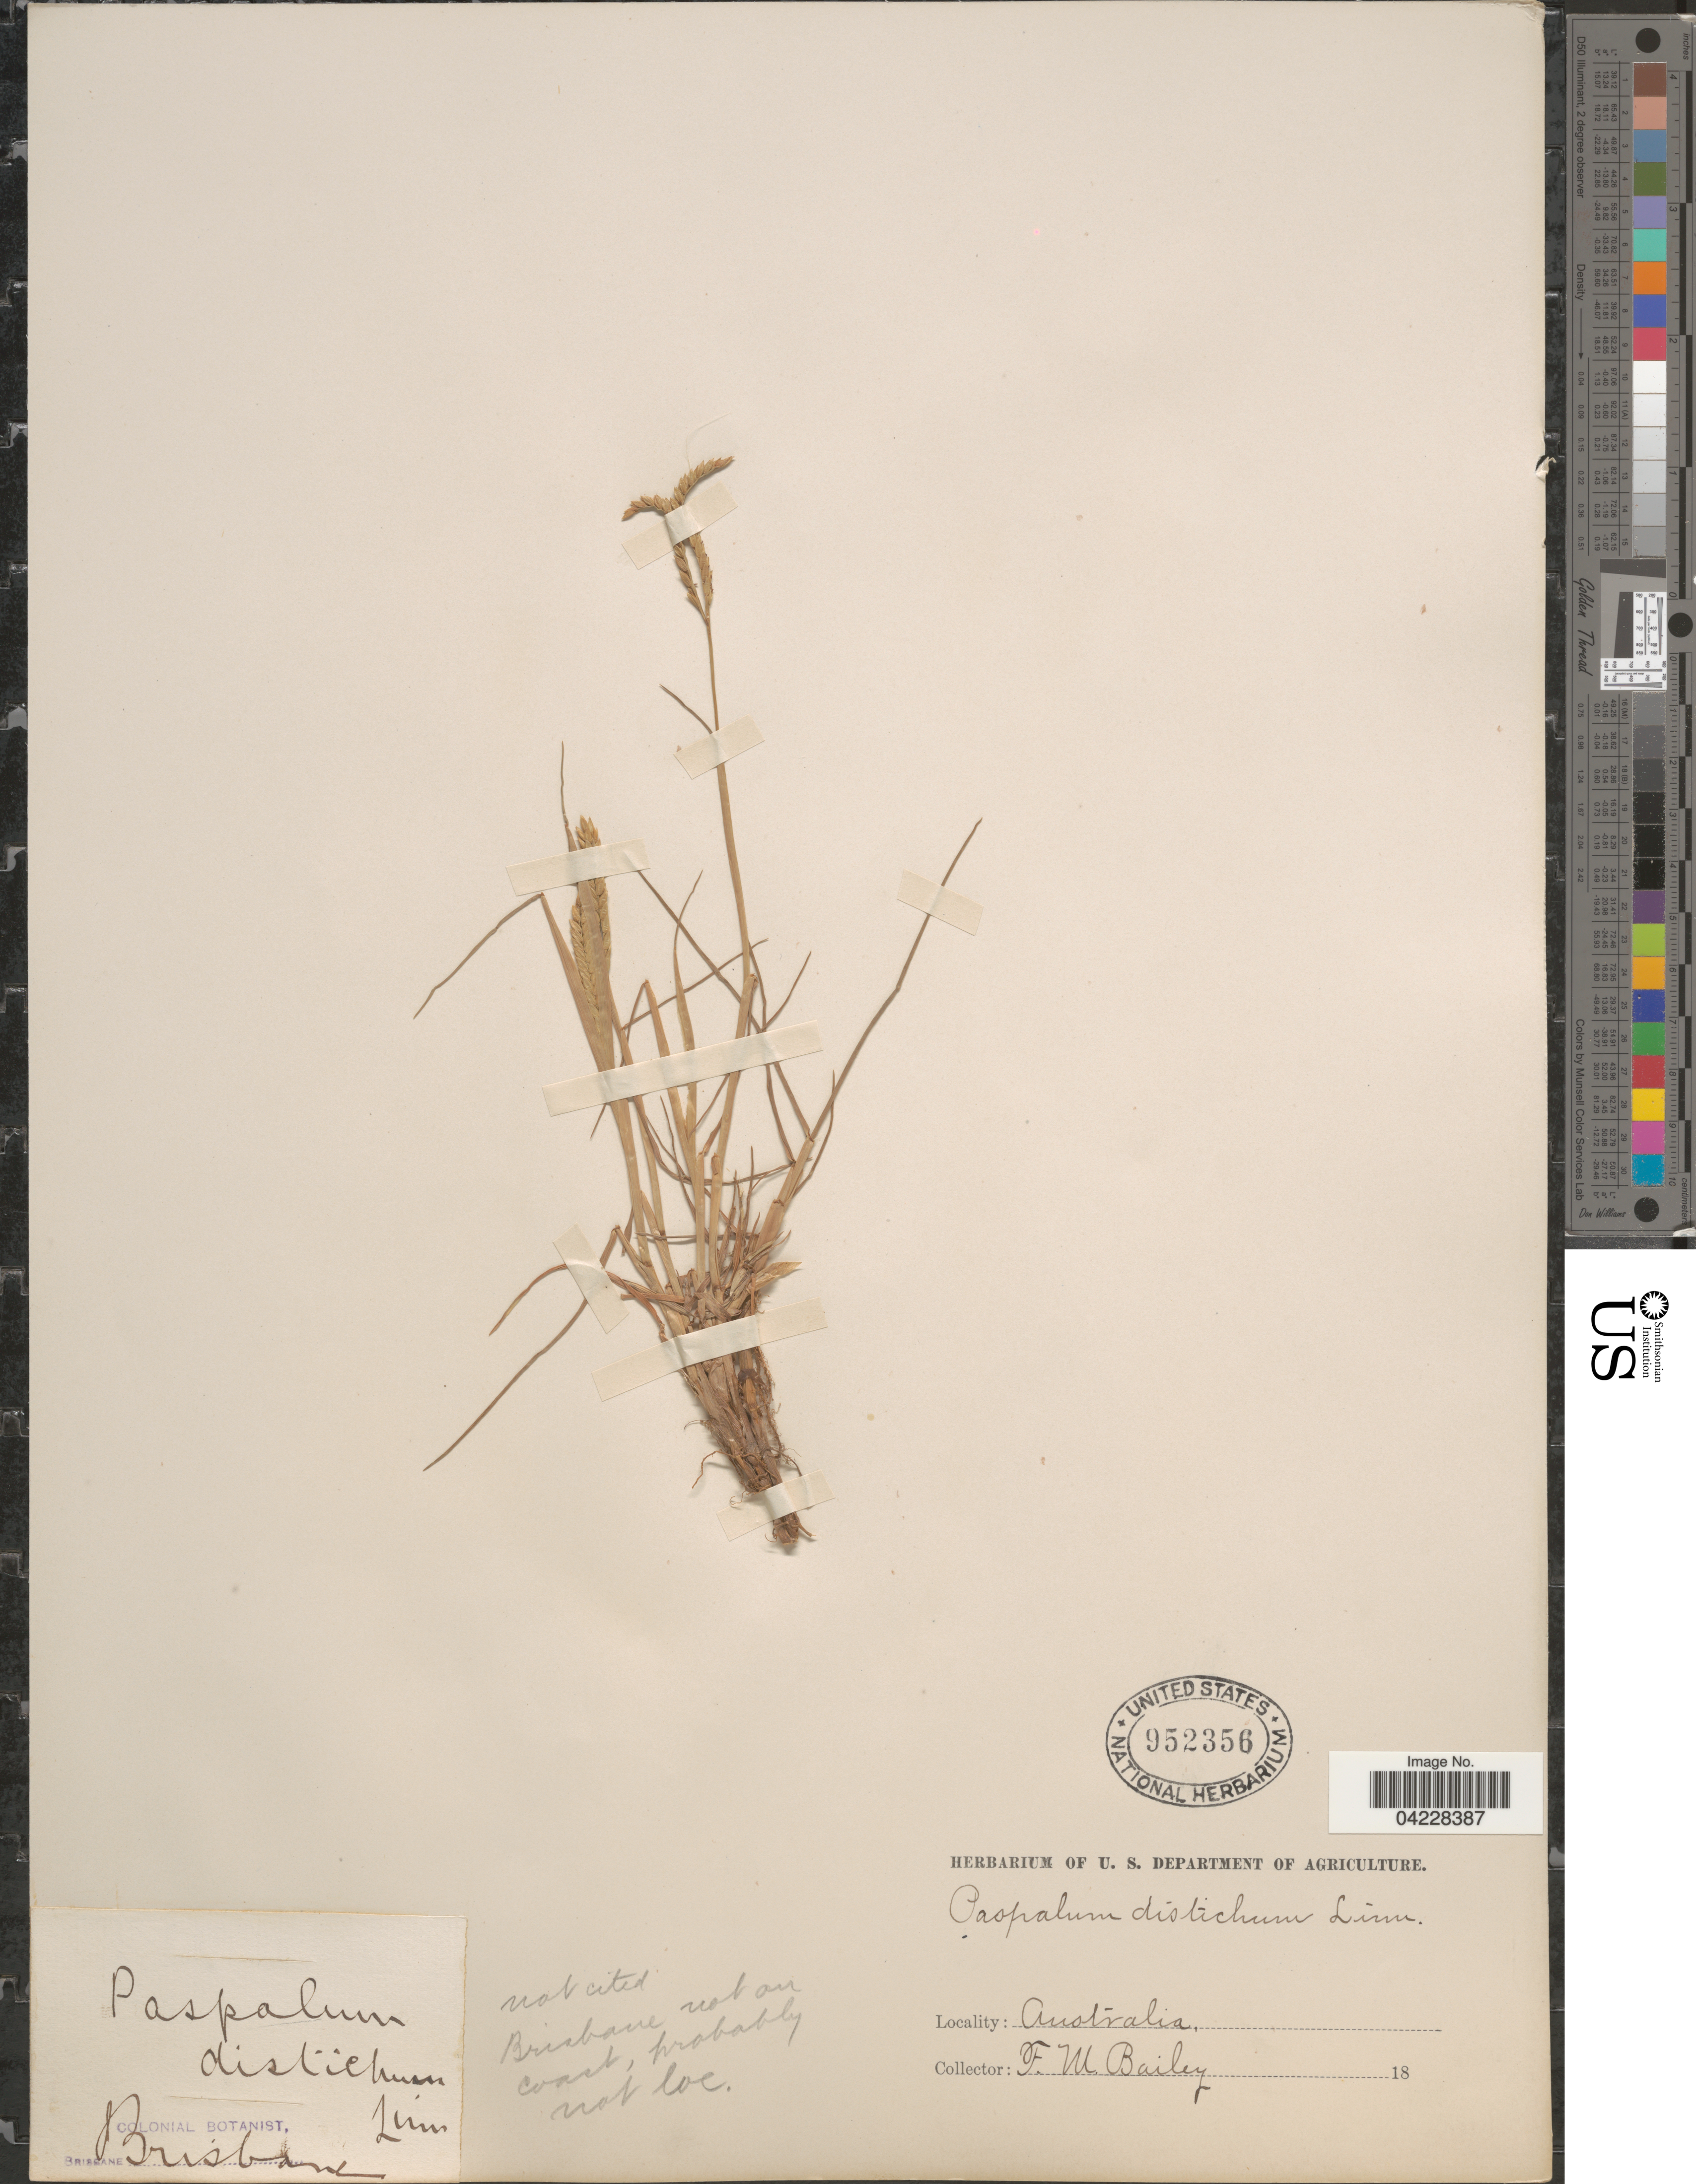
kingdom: Plantae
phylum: Tracheophyta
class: Liliopsida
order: Poales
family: Poaceae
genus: Paspalum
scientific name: Paspalum distichum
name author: L.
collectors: F. M. Bailey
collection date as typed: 18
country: Australia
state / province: Queensland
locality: Brisbane.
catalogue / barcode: US 952356